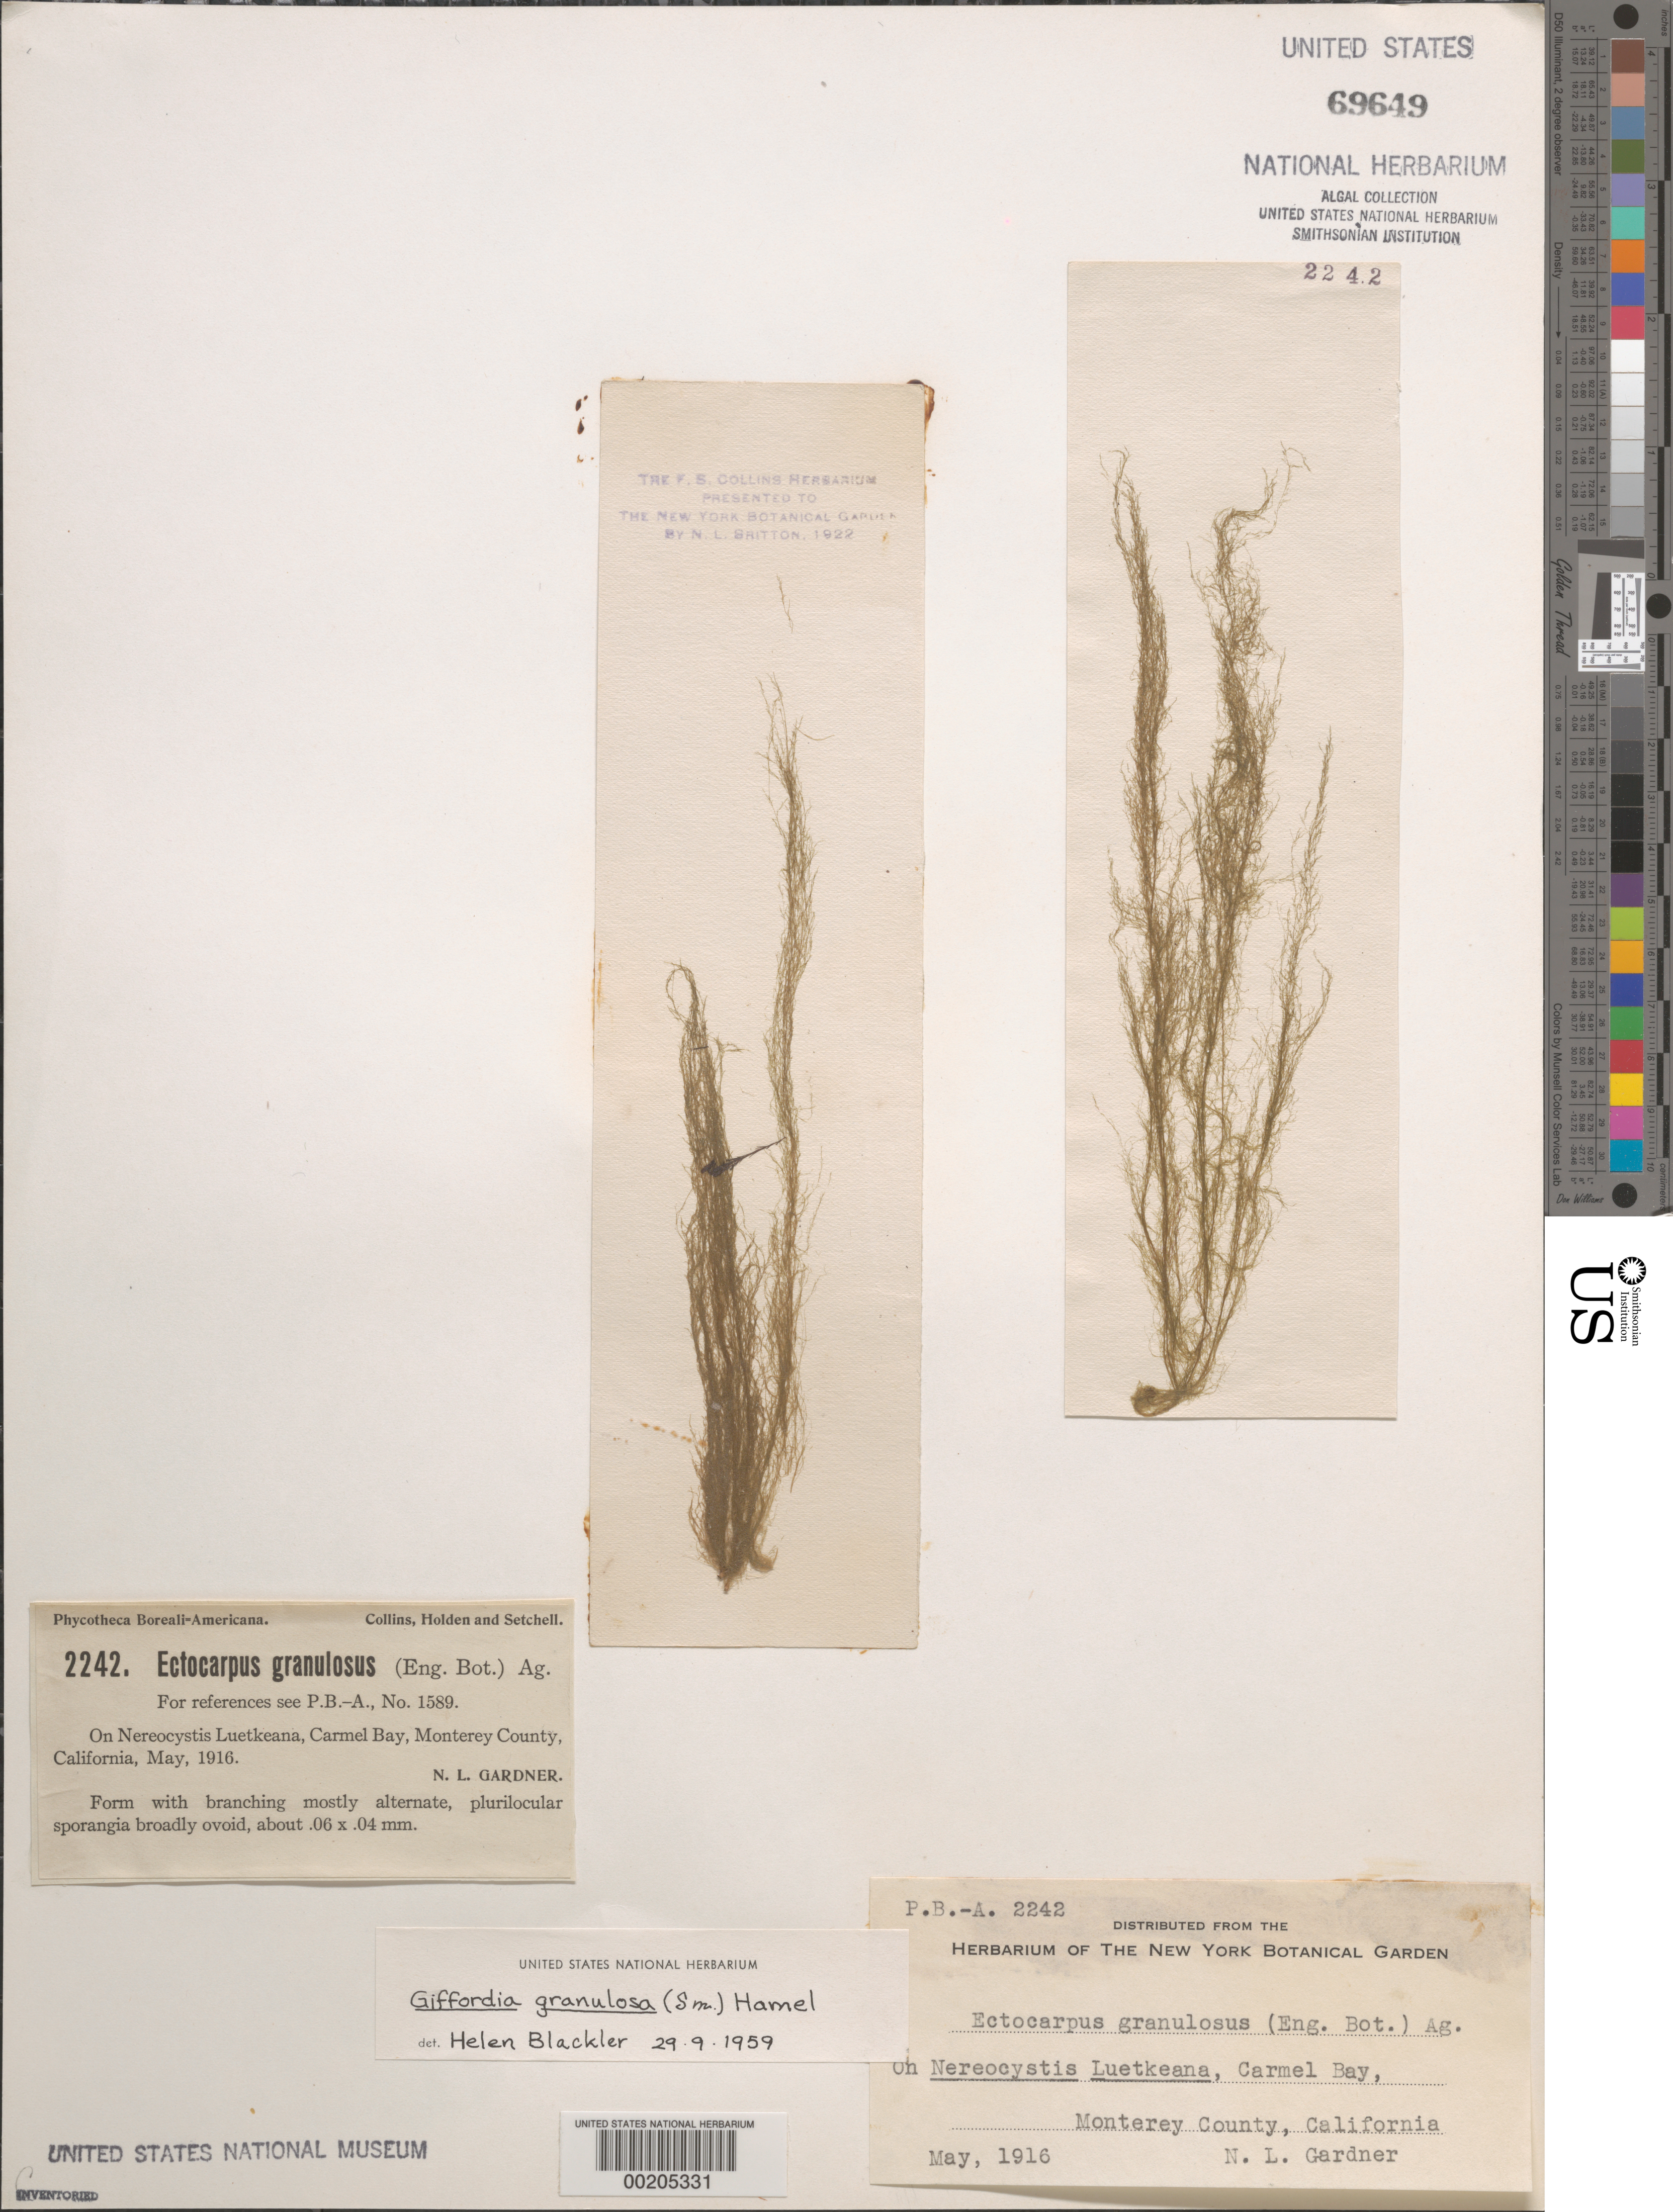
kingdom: Chromista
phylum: Ochrophyta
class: Phaeophyceae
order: Ectocarpales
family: Acinetosporaceae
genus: Hincksia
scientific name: Hincksia granulosa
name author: (Sm.) P.C. Silva in P.C. Silva et al.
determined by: Algae name updating Project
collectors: N. Gardner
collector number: PB-A 2242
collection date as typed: May 1916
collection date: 1916-05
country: United States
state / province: California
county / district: Monterey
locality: Carmel Bay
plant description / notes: Collins, Holden & Setchell, Phycotheca Boreali-Americana, as Ectocarpus granulosus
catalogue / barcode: US 69649